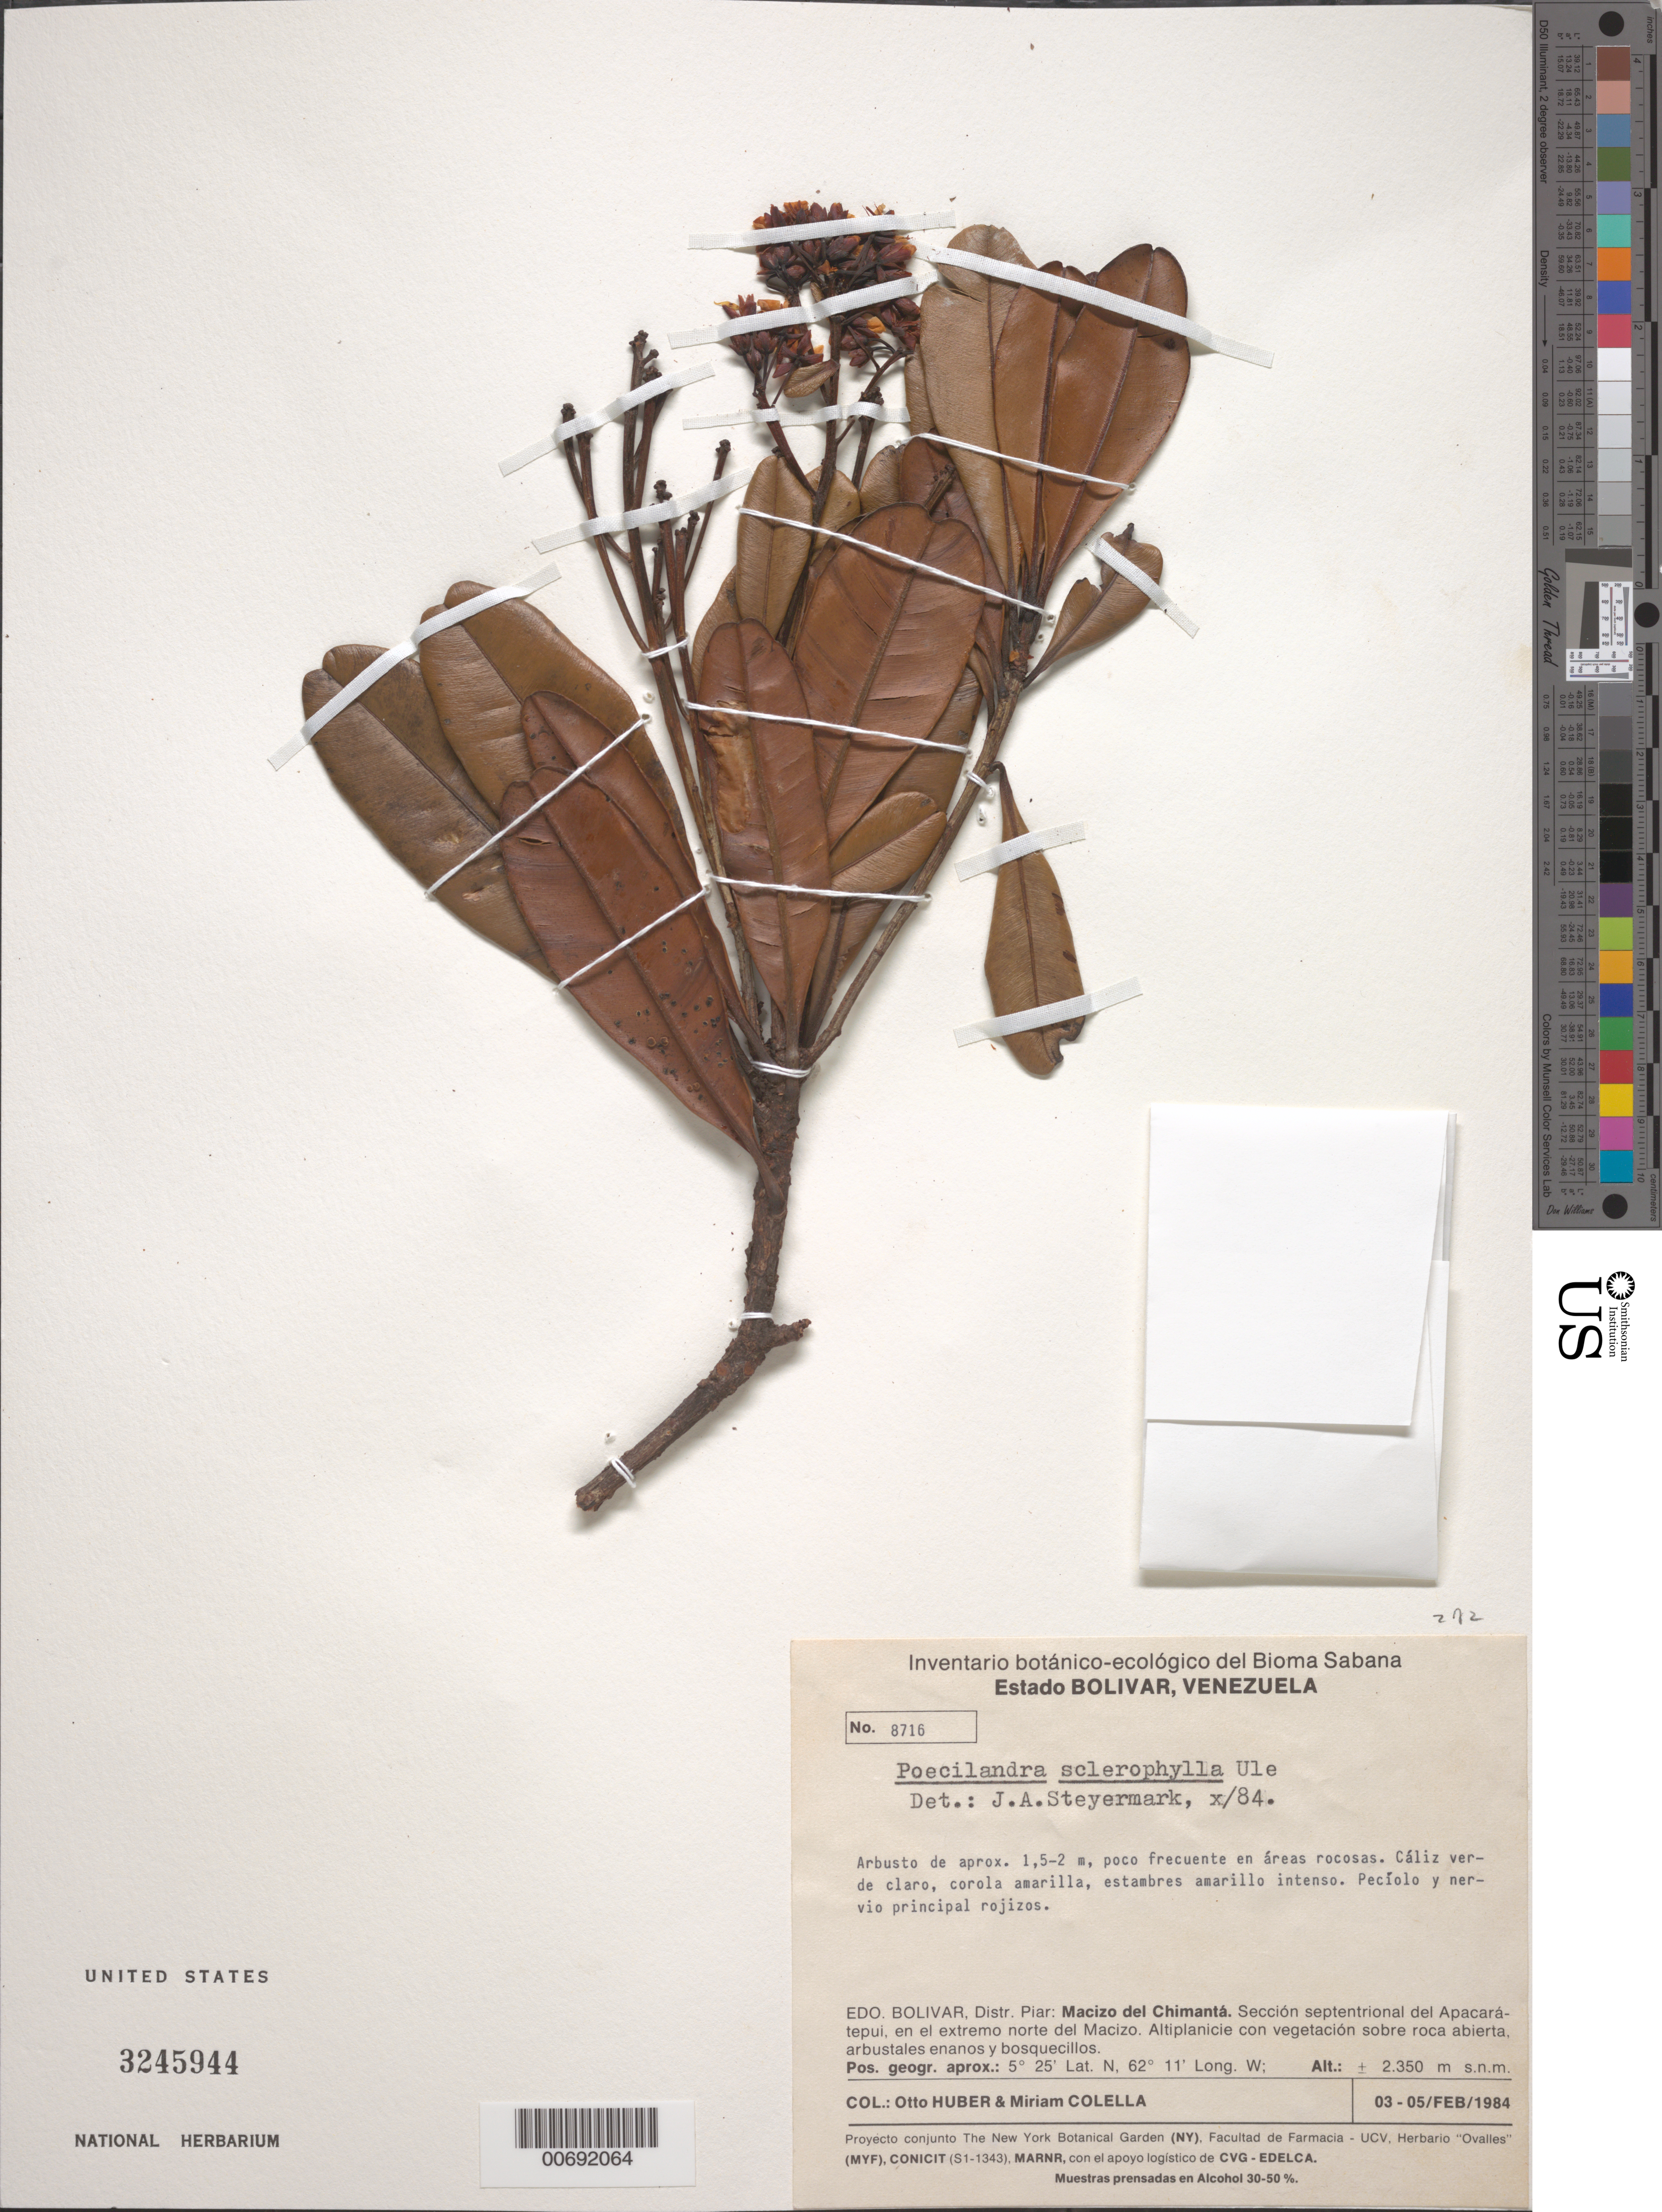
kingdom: Plantae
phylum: Tracheophyta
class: Magnoliopsida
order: Malpighiales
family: Ochnaceae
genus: Poecilandra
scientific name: Poecilandra sclerophylla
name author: Ule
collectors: O. Huber & M. Colella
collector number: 8716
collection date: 1984-02-03/1984-02-05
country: Venezuela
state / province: Bolivar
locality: Distr. Piar: Macizo del Chimantá. Sección septentrional del Apacarátepui, en el extremo norte del macizo.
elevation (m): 2350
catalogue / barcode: US 3245944